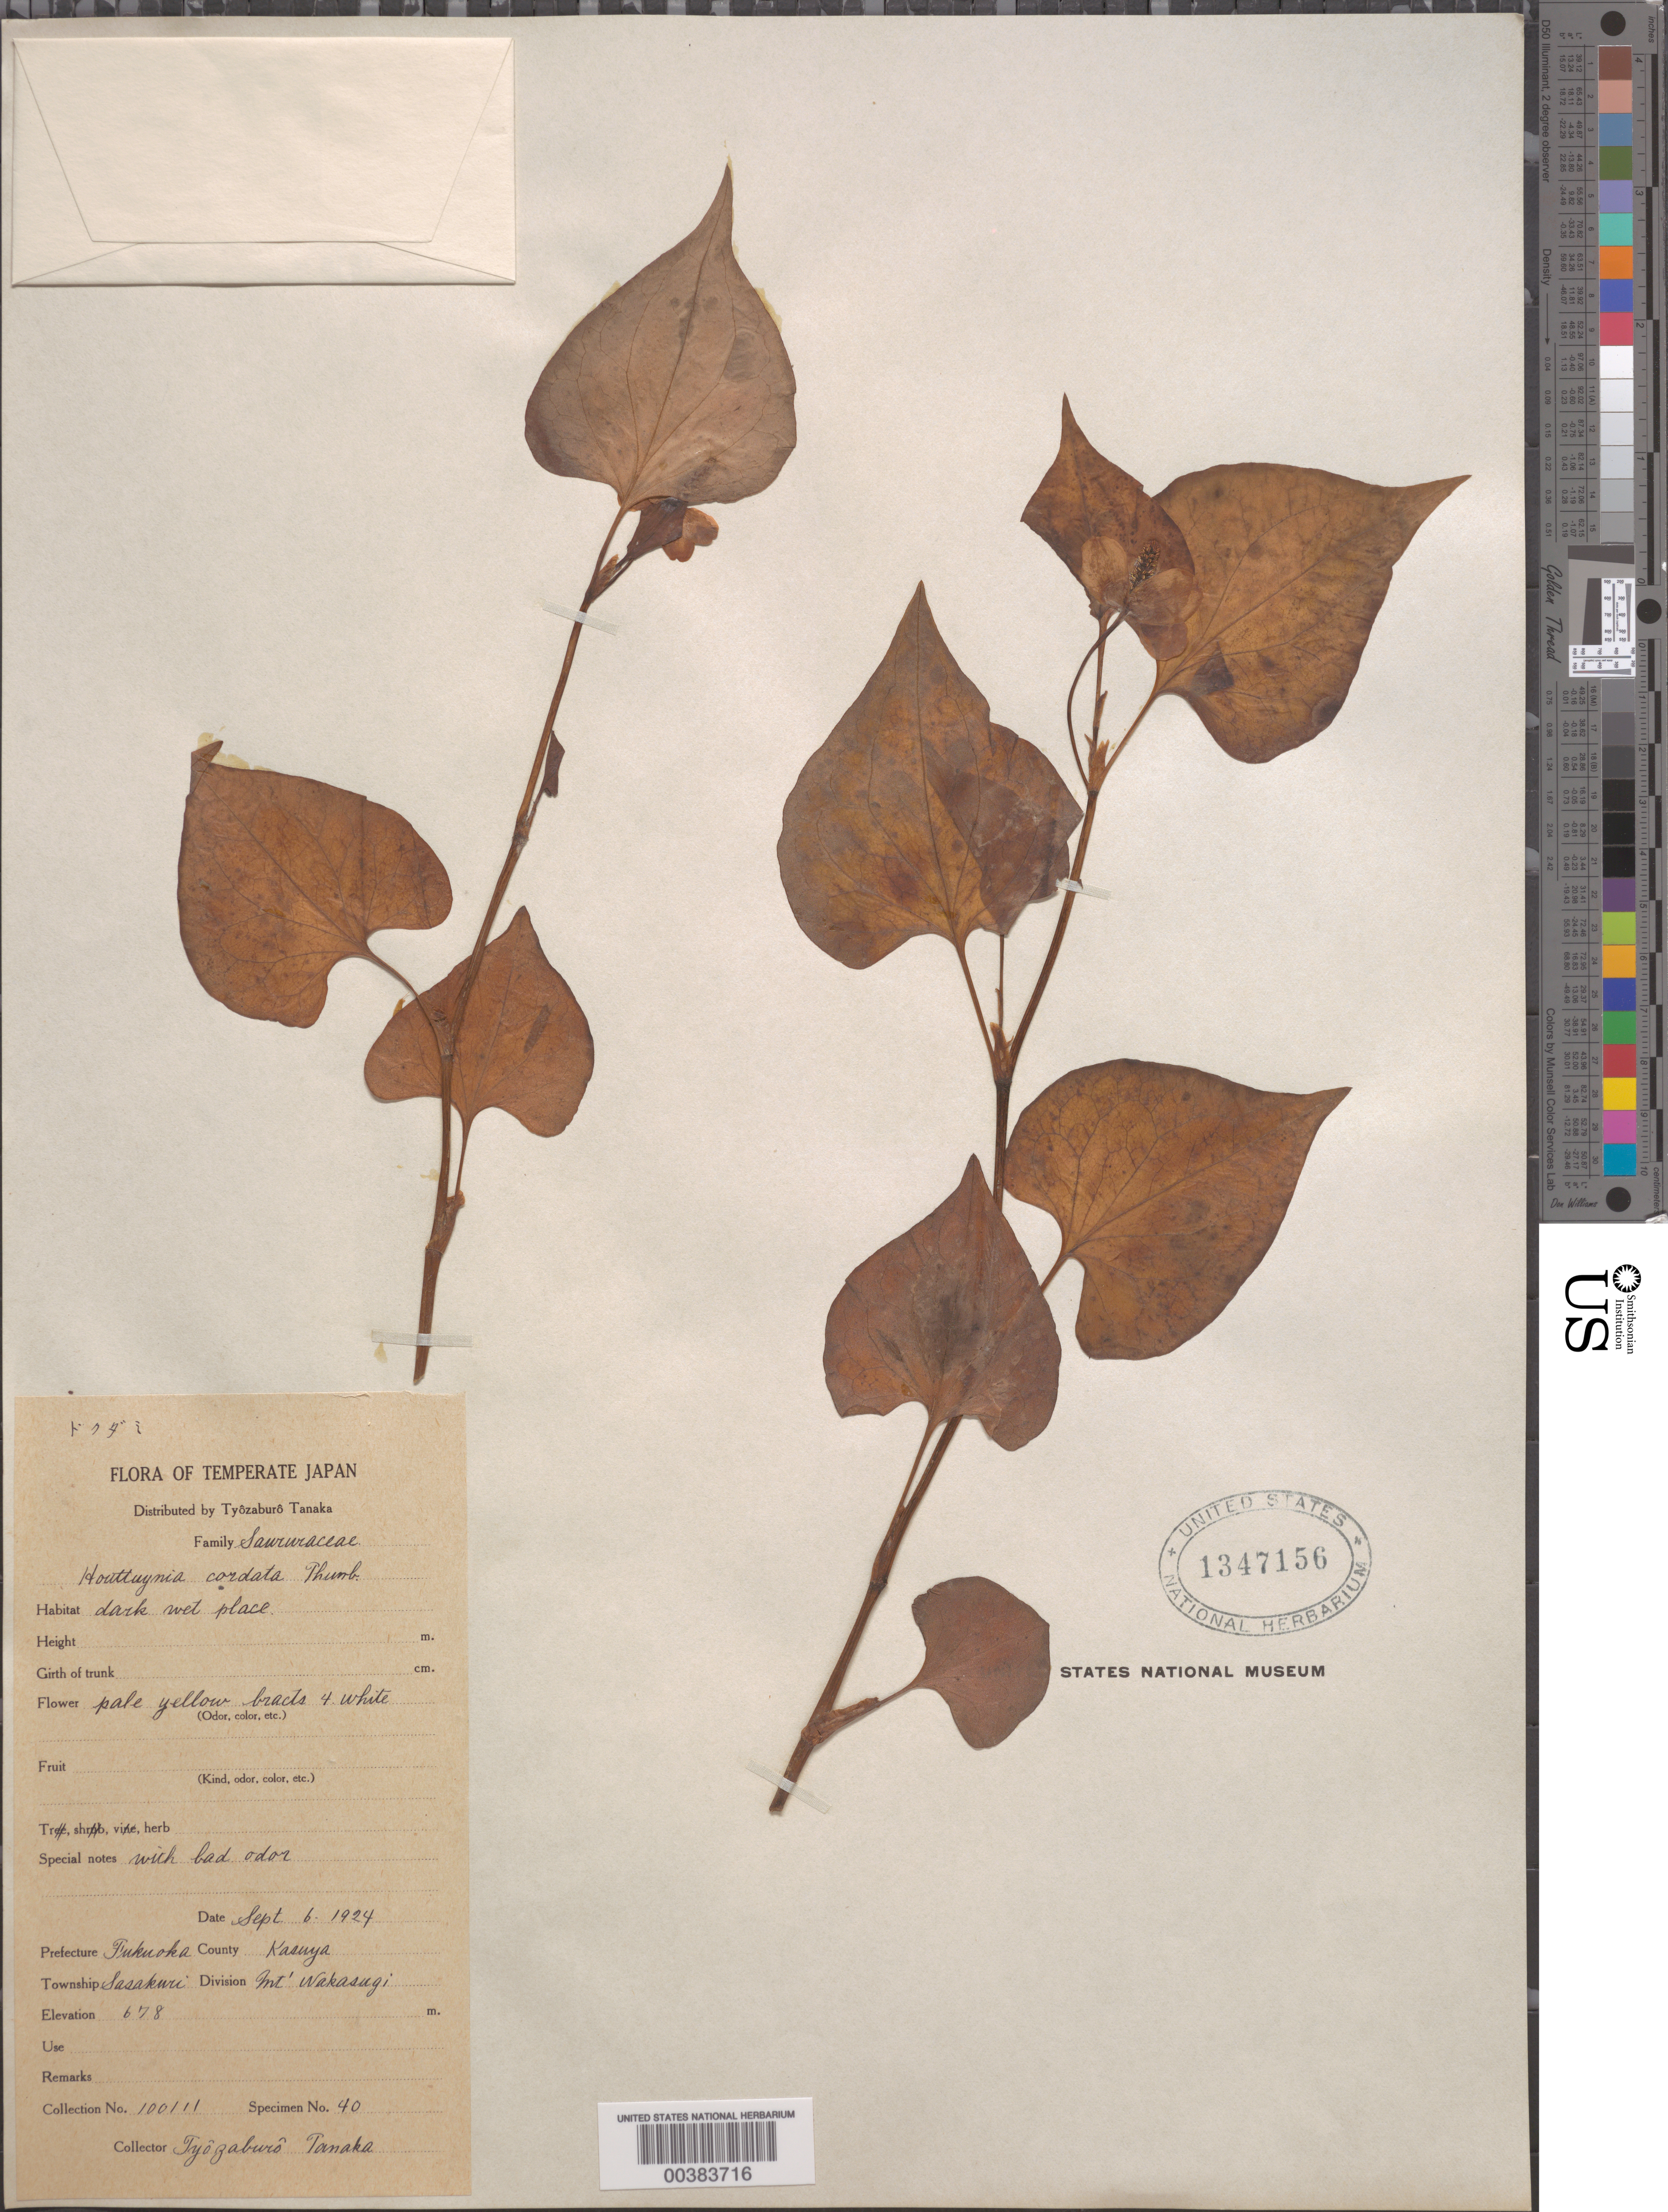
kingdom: Plantae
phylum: Tracheophyta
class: Magnoliopsida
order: Piperales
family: Saururaceae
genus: Houttuynia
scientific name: Houttuynia cordata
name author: Thunb.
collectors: R. C. Ching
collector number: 4201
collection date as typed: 15 Jul 1925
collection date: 1925-07-15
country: Japan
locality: Tukuoka prefect. (?), kasuya co., sasakuri township, mt. wakasugi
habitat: Dark wet place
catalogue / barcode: US 1347156